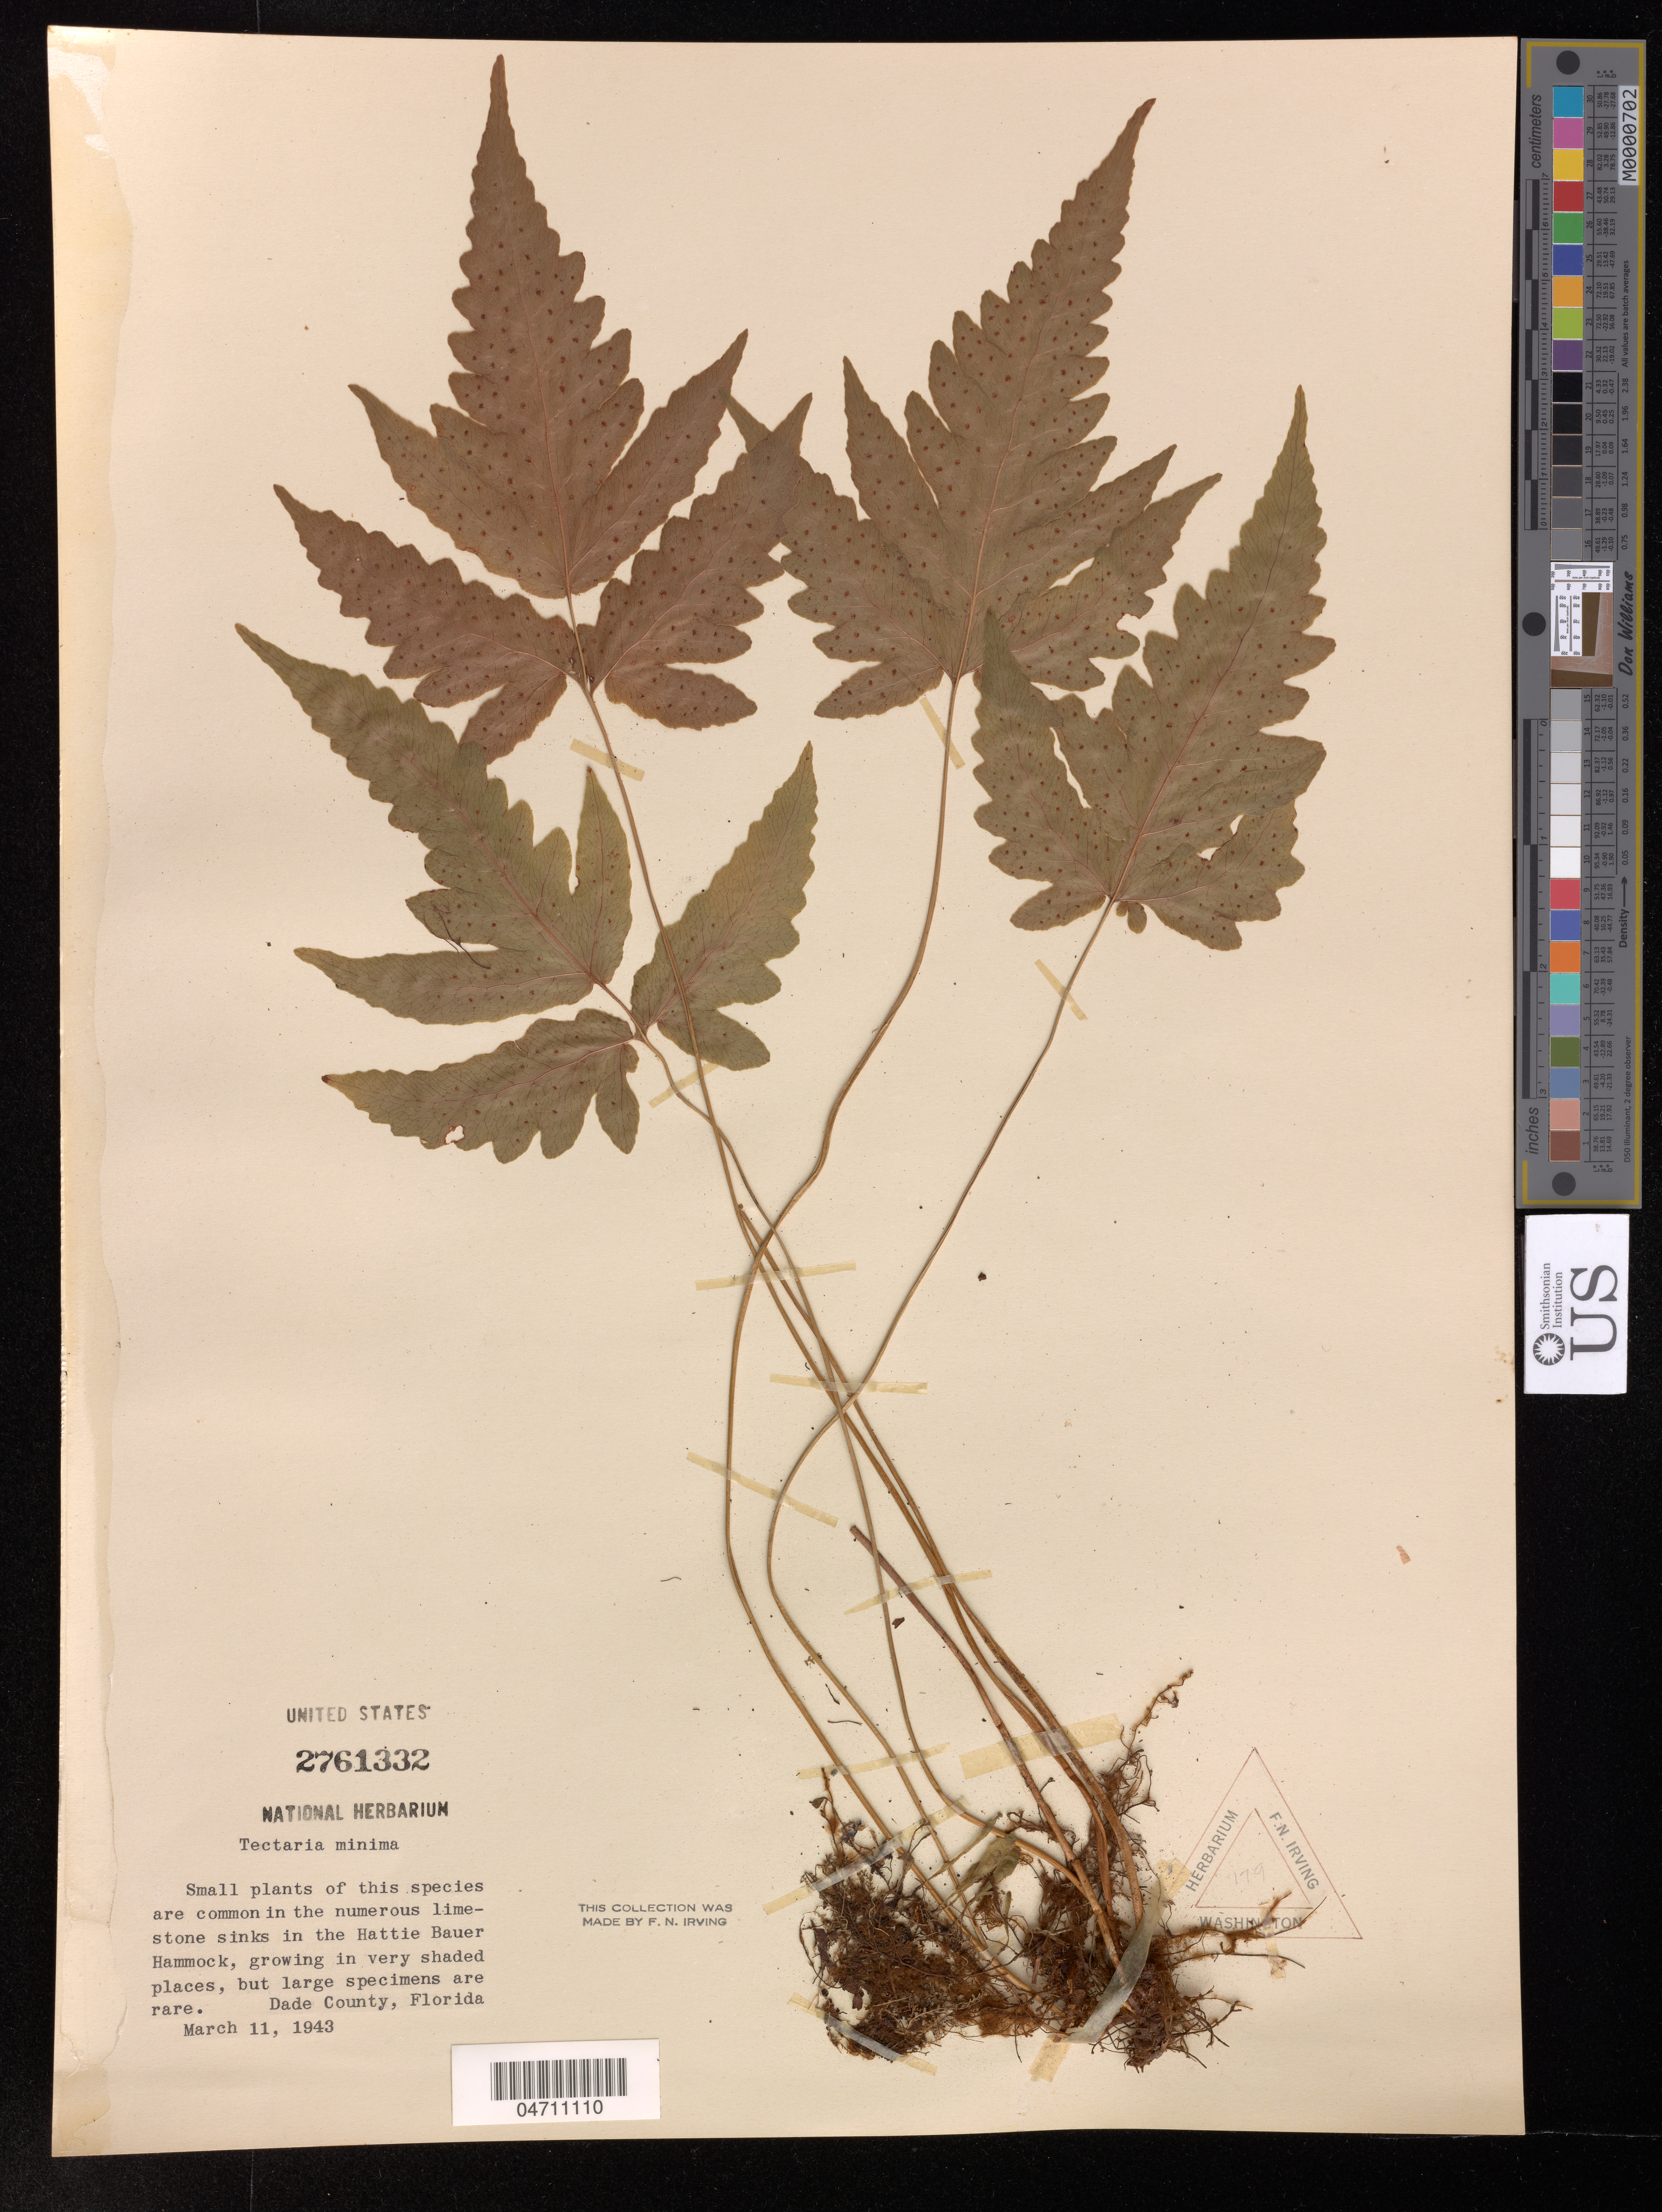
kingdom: Plantae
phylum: Tracheophyta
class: Polypodiopsida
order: Polypodiales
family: Tectariaceae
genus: Tectaria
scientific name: Tectaria minima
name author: Underw.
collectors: F. Irving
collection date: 1943-03-11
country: United States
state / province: Florida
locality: Dade County.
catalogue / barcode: US 2761332